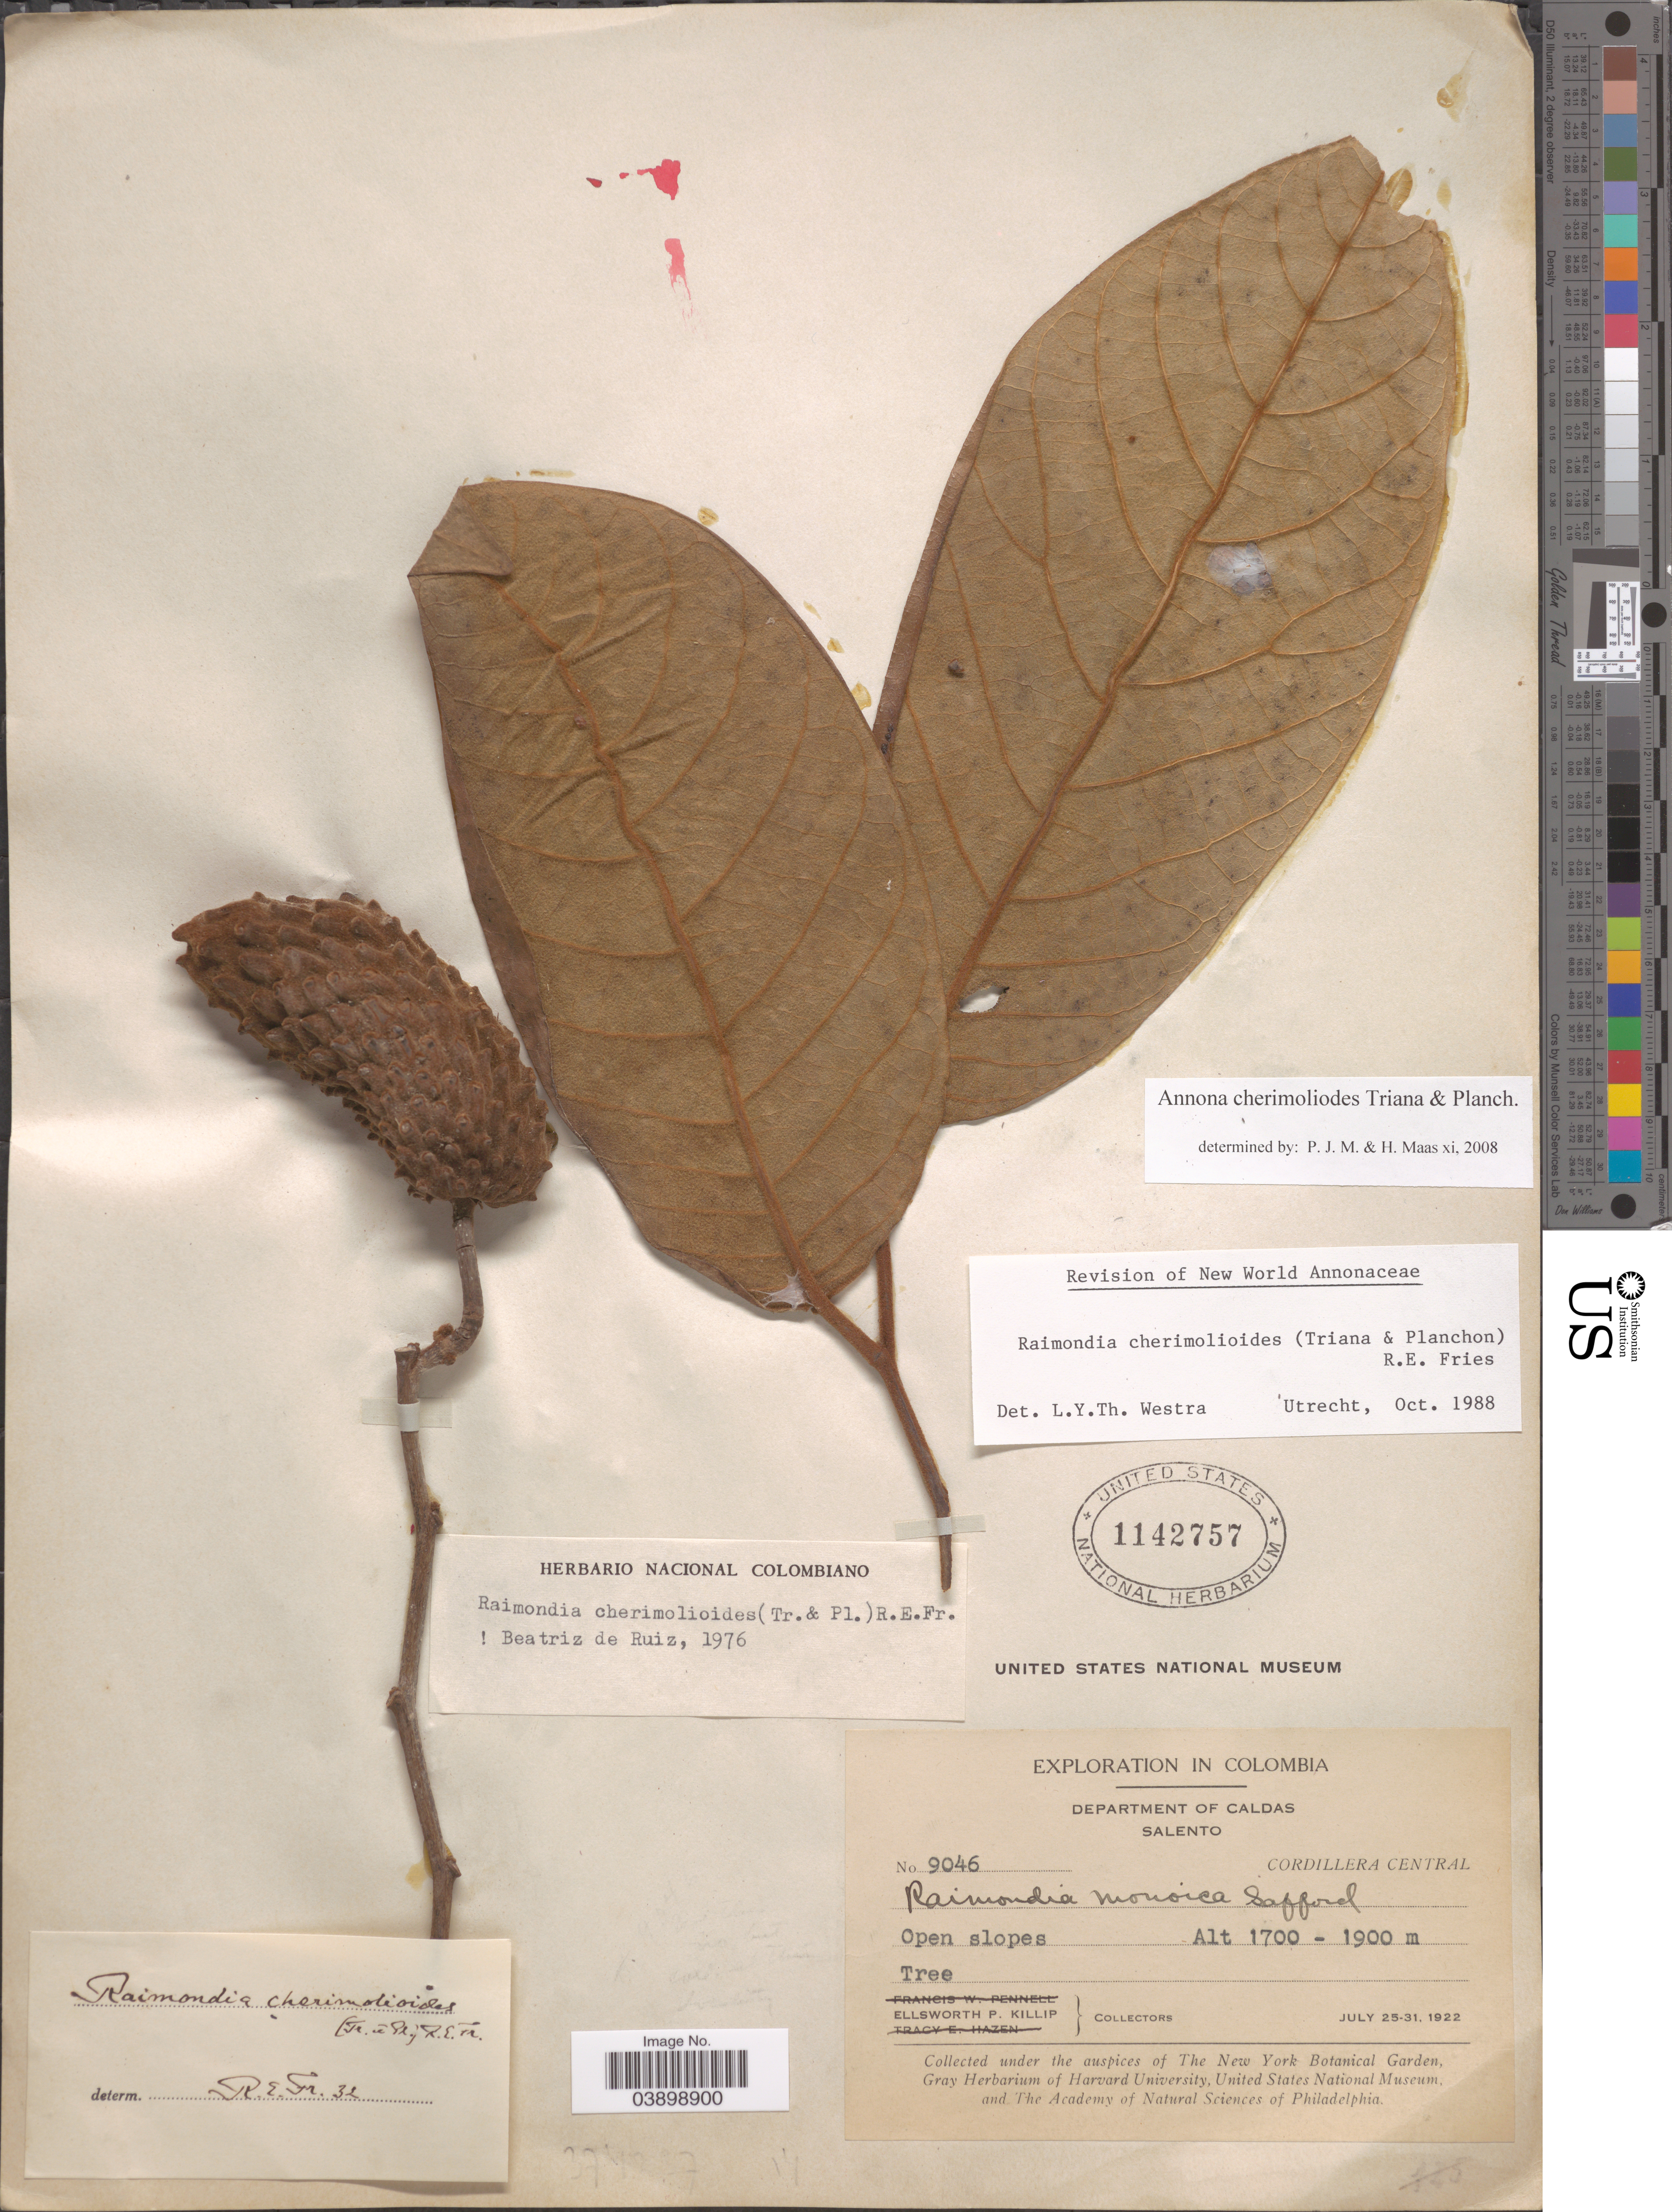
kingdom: Plantae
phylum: Tracheophyta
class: Magnoliopsida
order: Magnoliales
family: Annonaceae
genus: Annona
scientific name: Annona cherimola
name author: Mill.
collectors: E. P. Killip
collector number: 9046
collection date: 1922-07-25/1922-07-31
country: Colombia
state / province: Caldas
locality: Department of Caldas. Salento. Cordillera Central.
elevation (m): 1700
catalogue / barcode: US 1142757